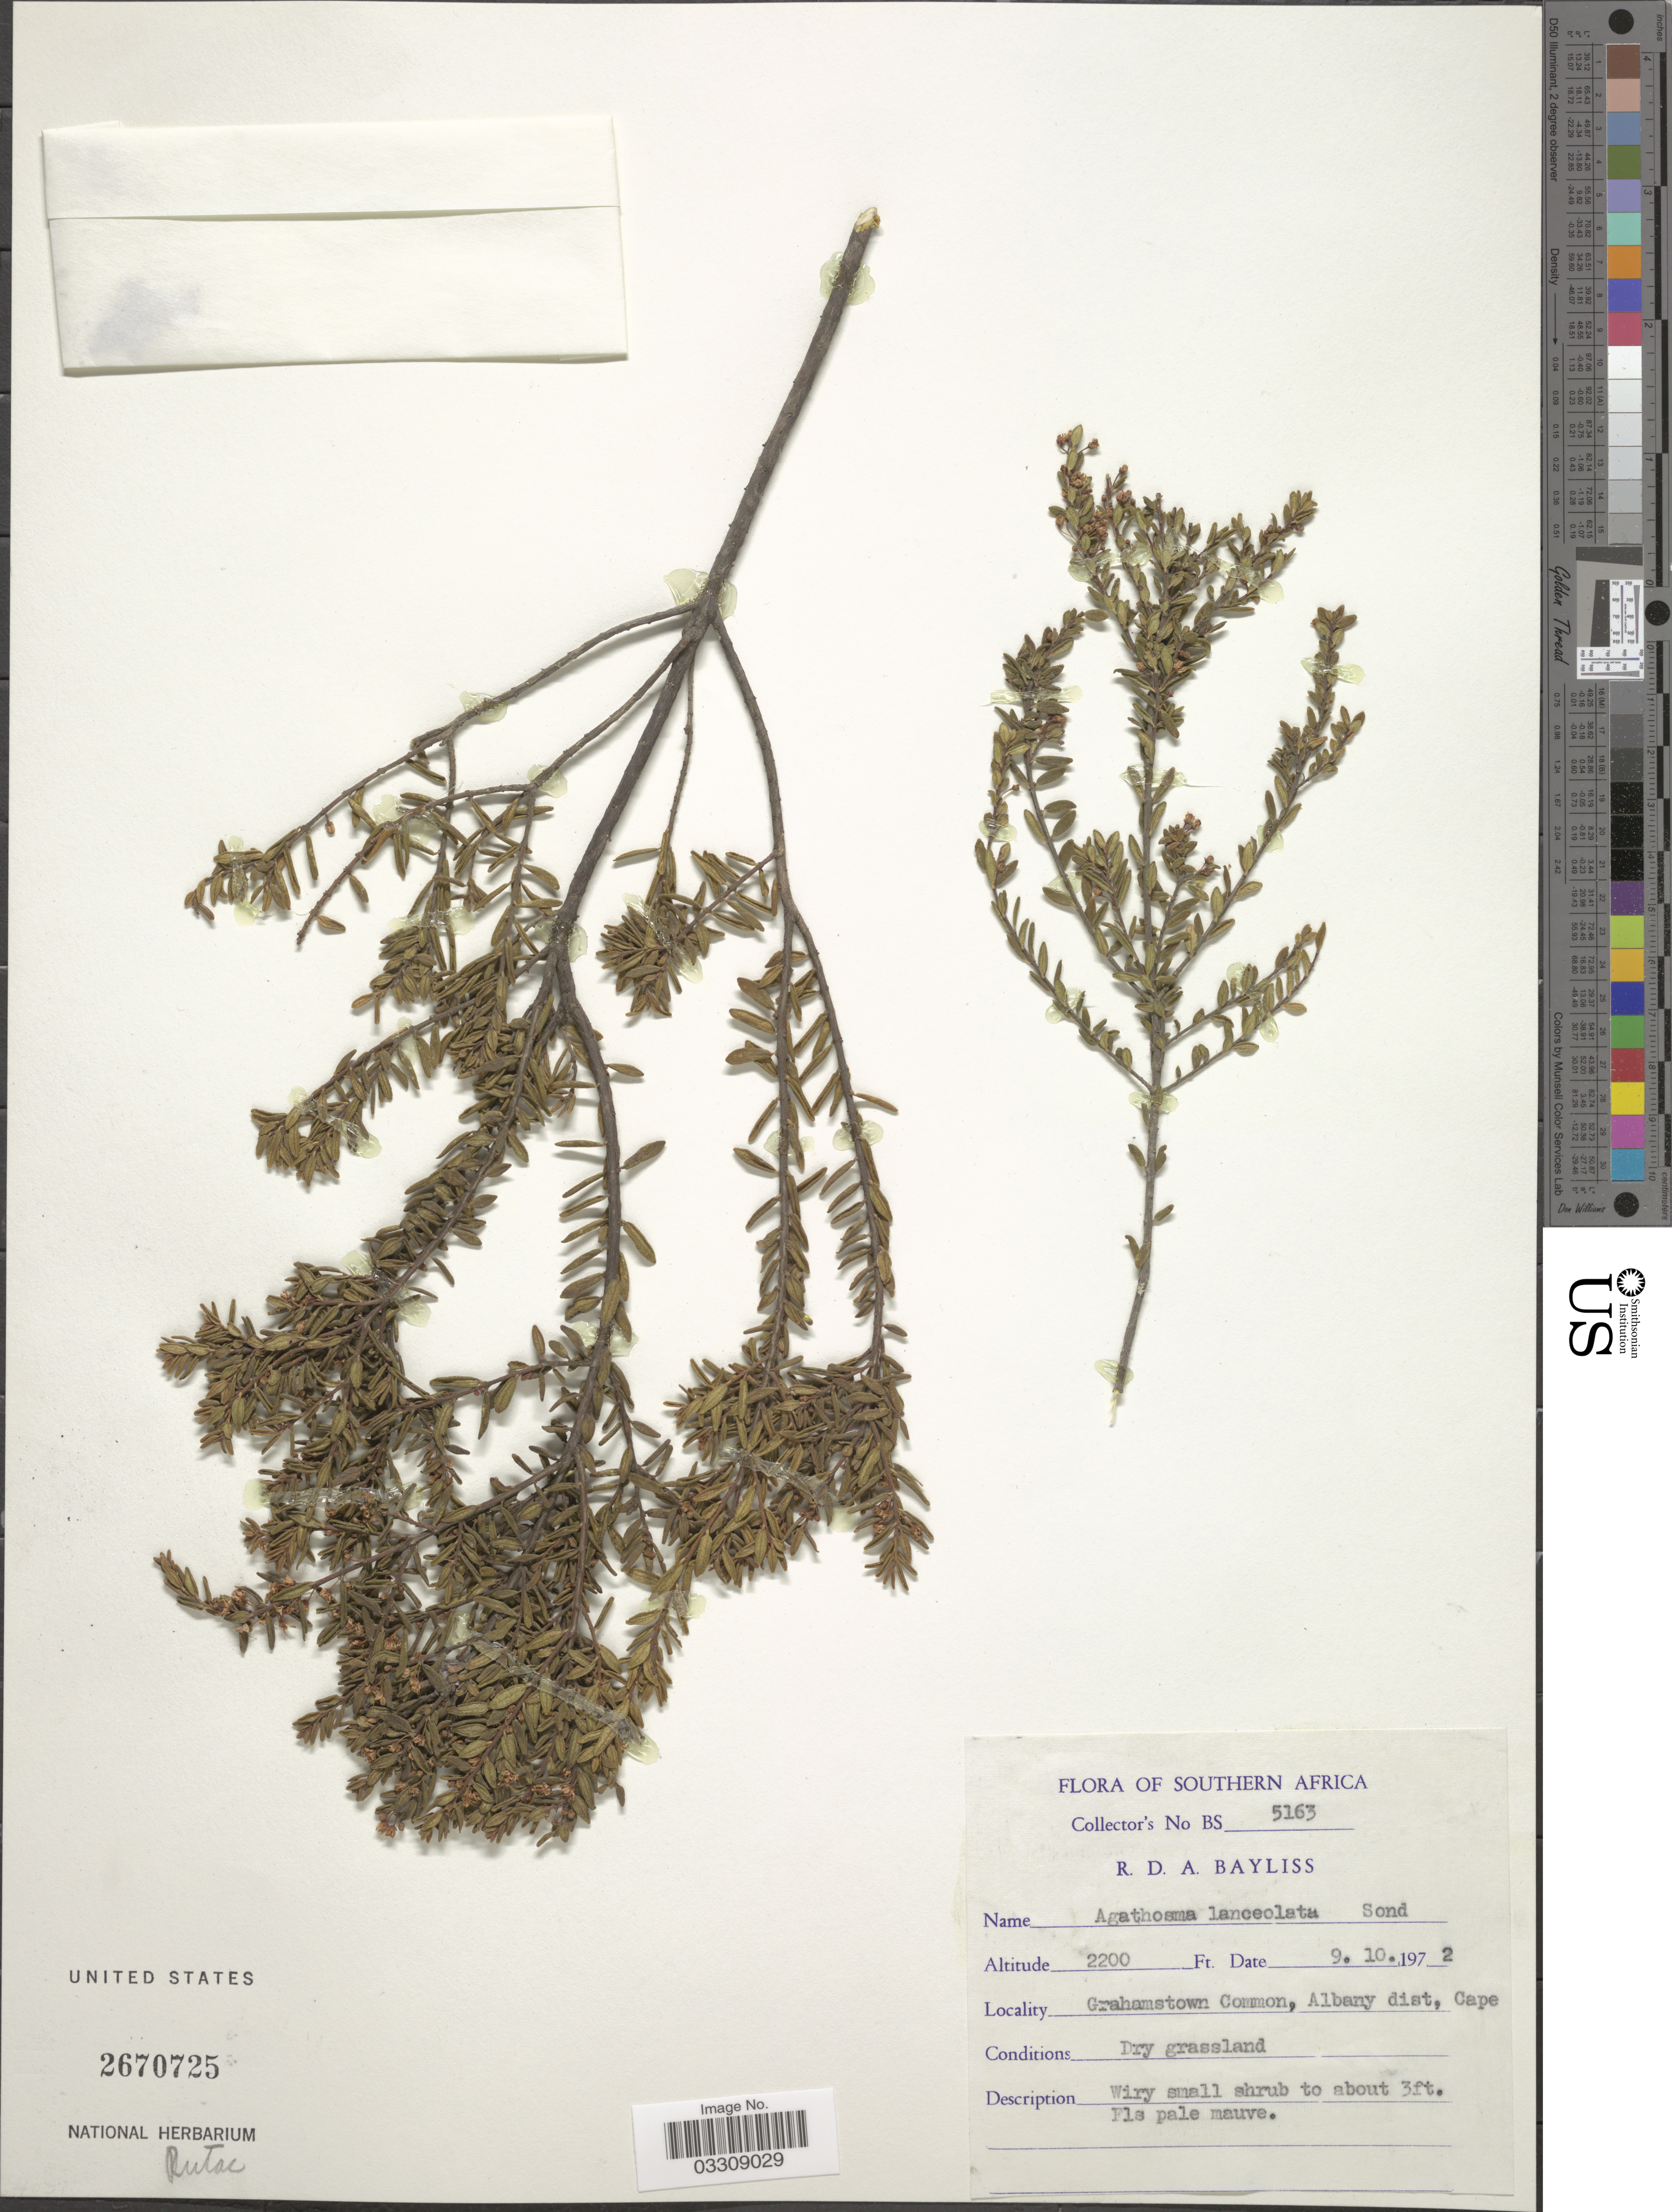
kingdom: Plantae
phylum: Tracheophyta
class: Magnoliopsida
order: Sapindales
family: Rutaceae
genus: Agathosma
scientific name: Agathosma lanceolata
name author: Spreng. ex Bartl. & H.L. Wendl.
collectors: R. Bayliss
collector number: BS5163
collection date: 1972-10-09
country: South Africa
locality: Southern Africa. Grahamstown Common, Albany dist, Cape.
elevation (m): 671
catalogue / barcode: US 2670725